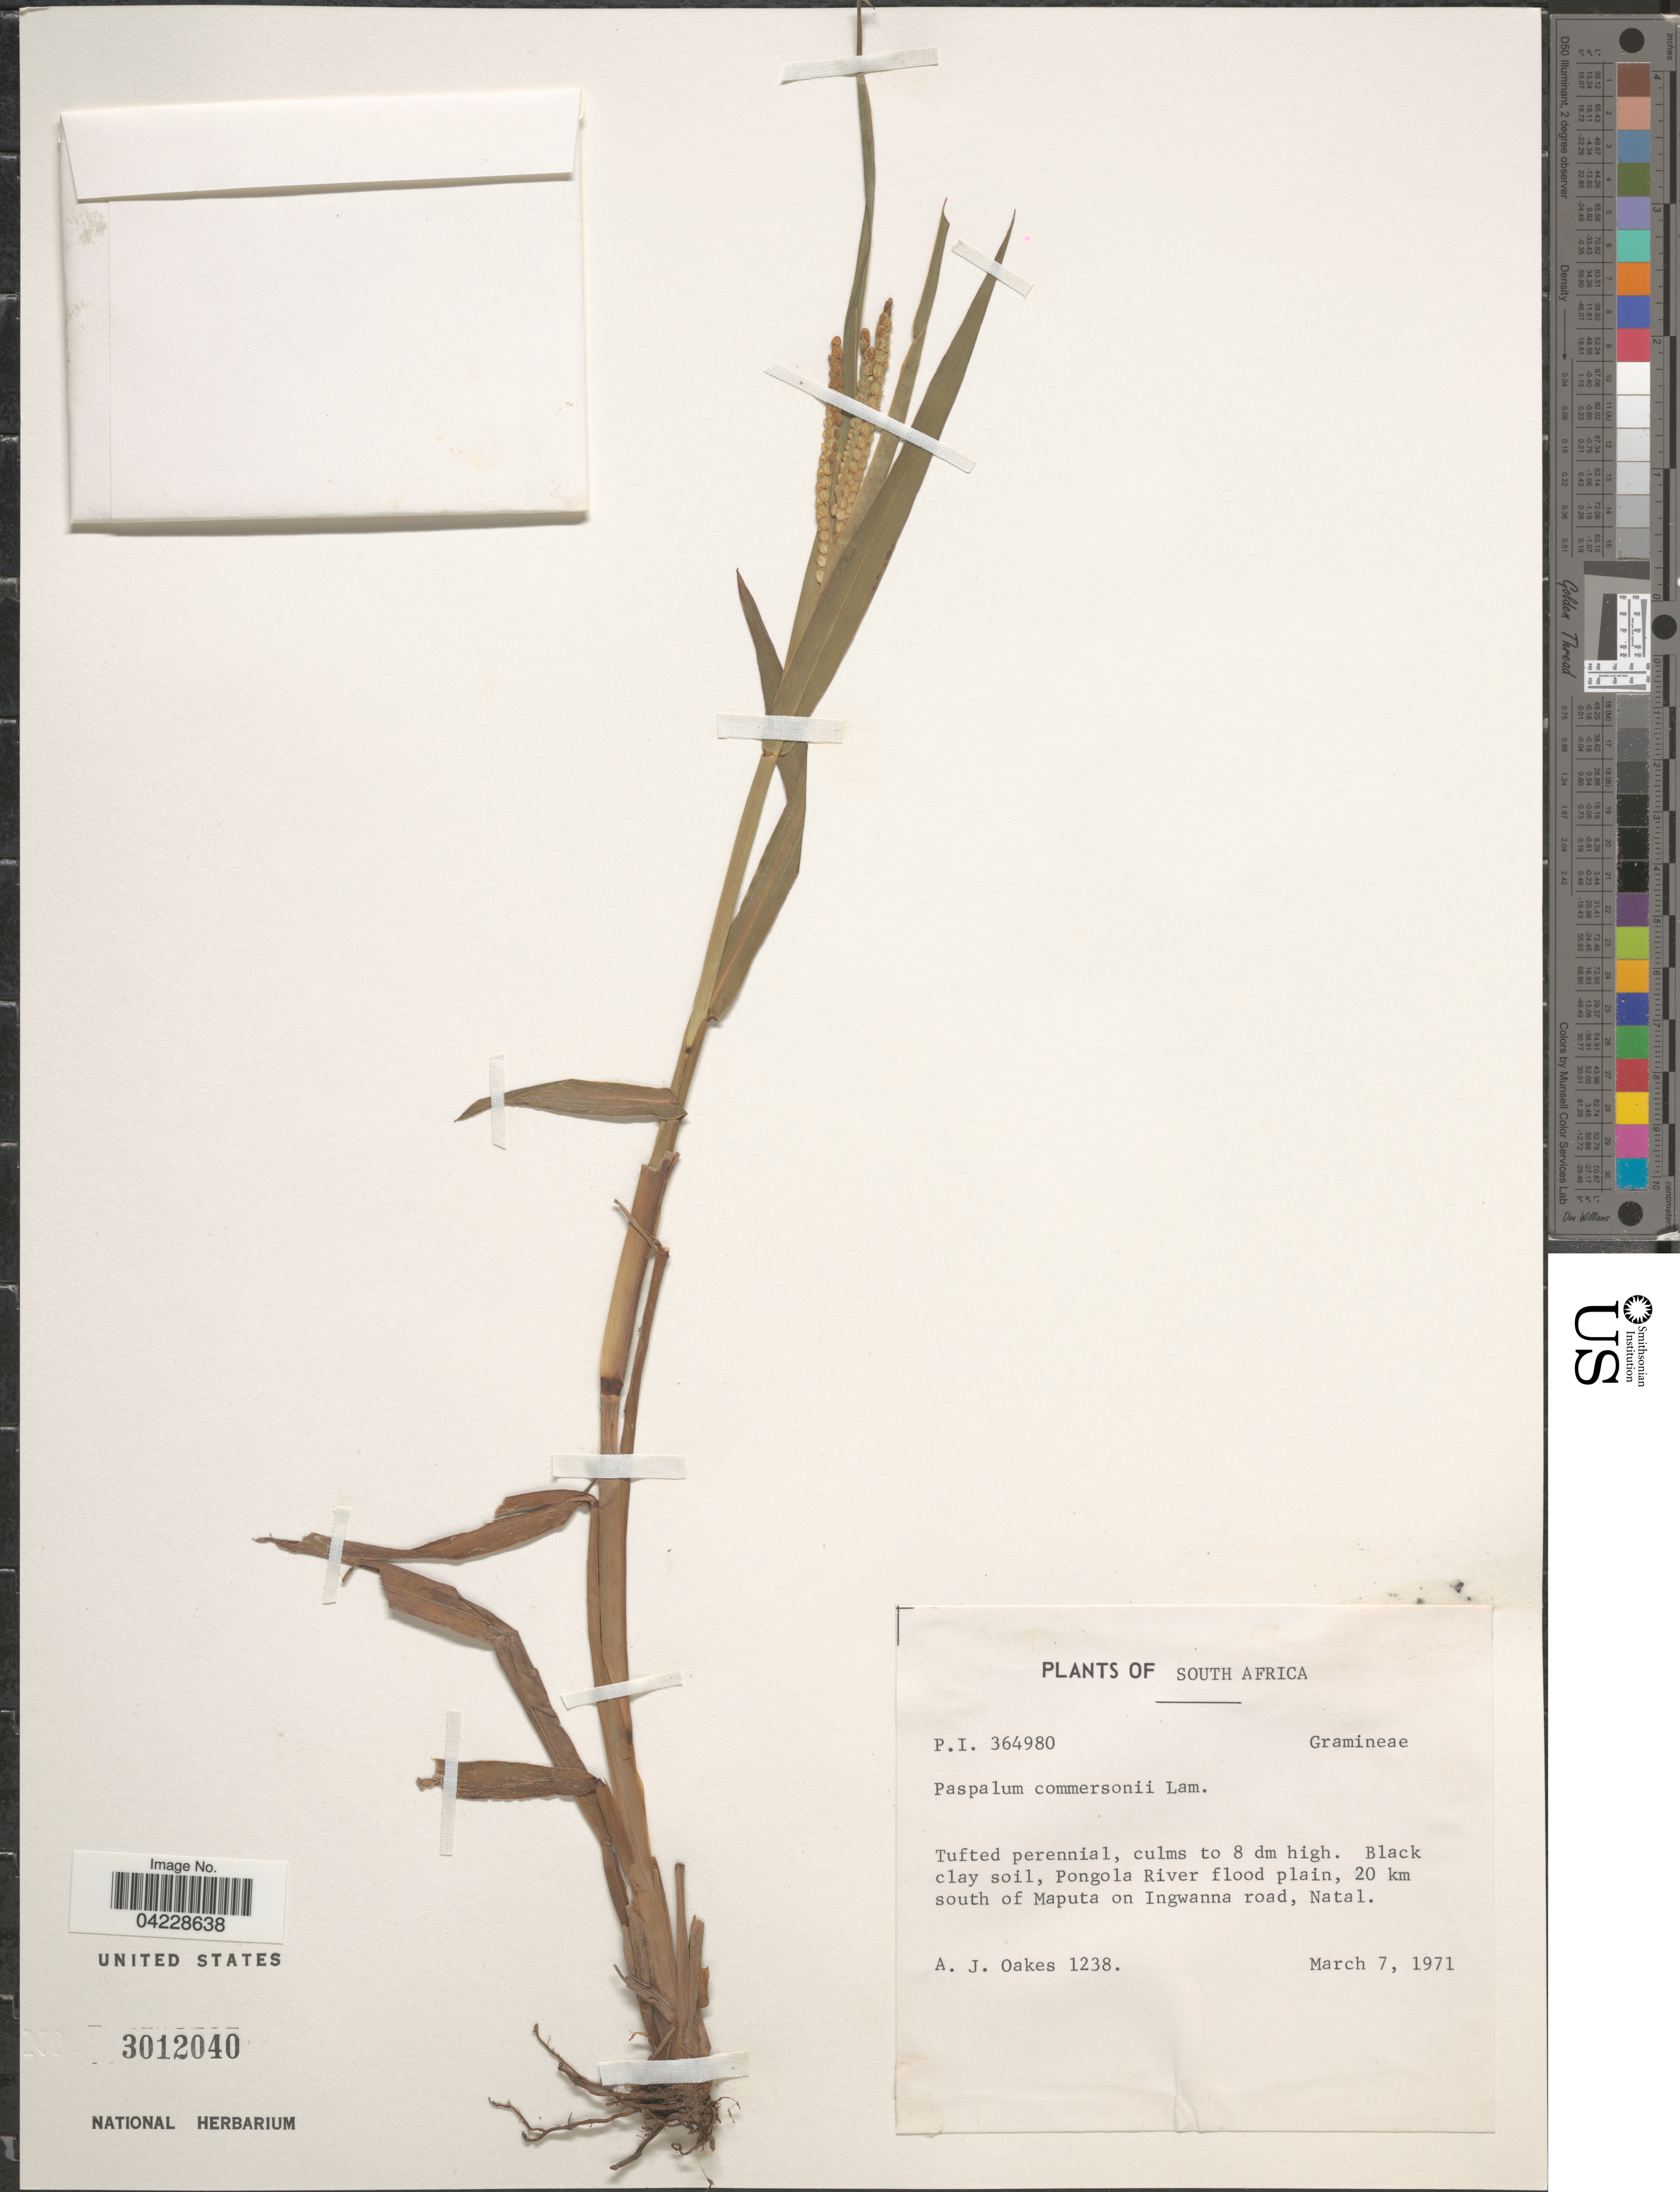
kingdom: Plantae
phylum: Tracheophyta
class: Liliopsida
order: Poales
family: Poaceae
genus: Paspalum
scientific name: Paspalum scrobiculatum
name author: L.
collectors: A. Oakes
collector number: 1238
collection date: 1971-03-07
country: South Africa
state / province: KwaZulu-Natal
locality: Black clay soil, Pongola River flood plain, 20 km south of Maputa on Ingwanna road, Natal.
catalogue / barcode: US 3012040